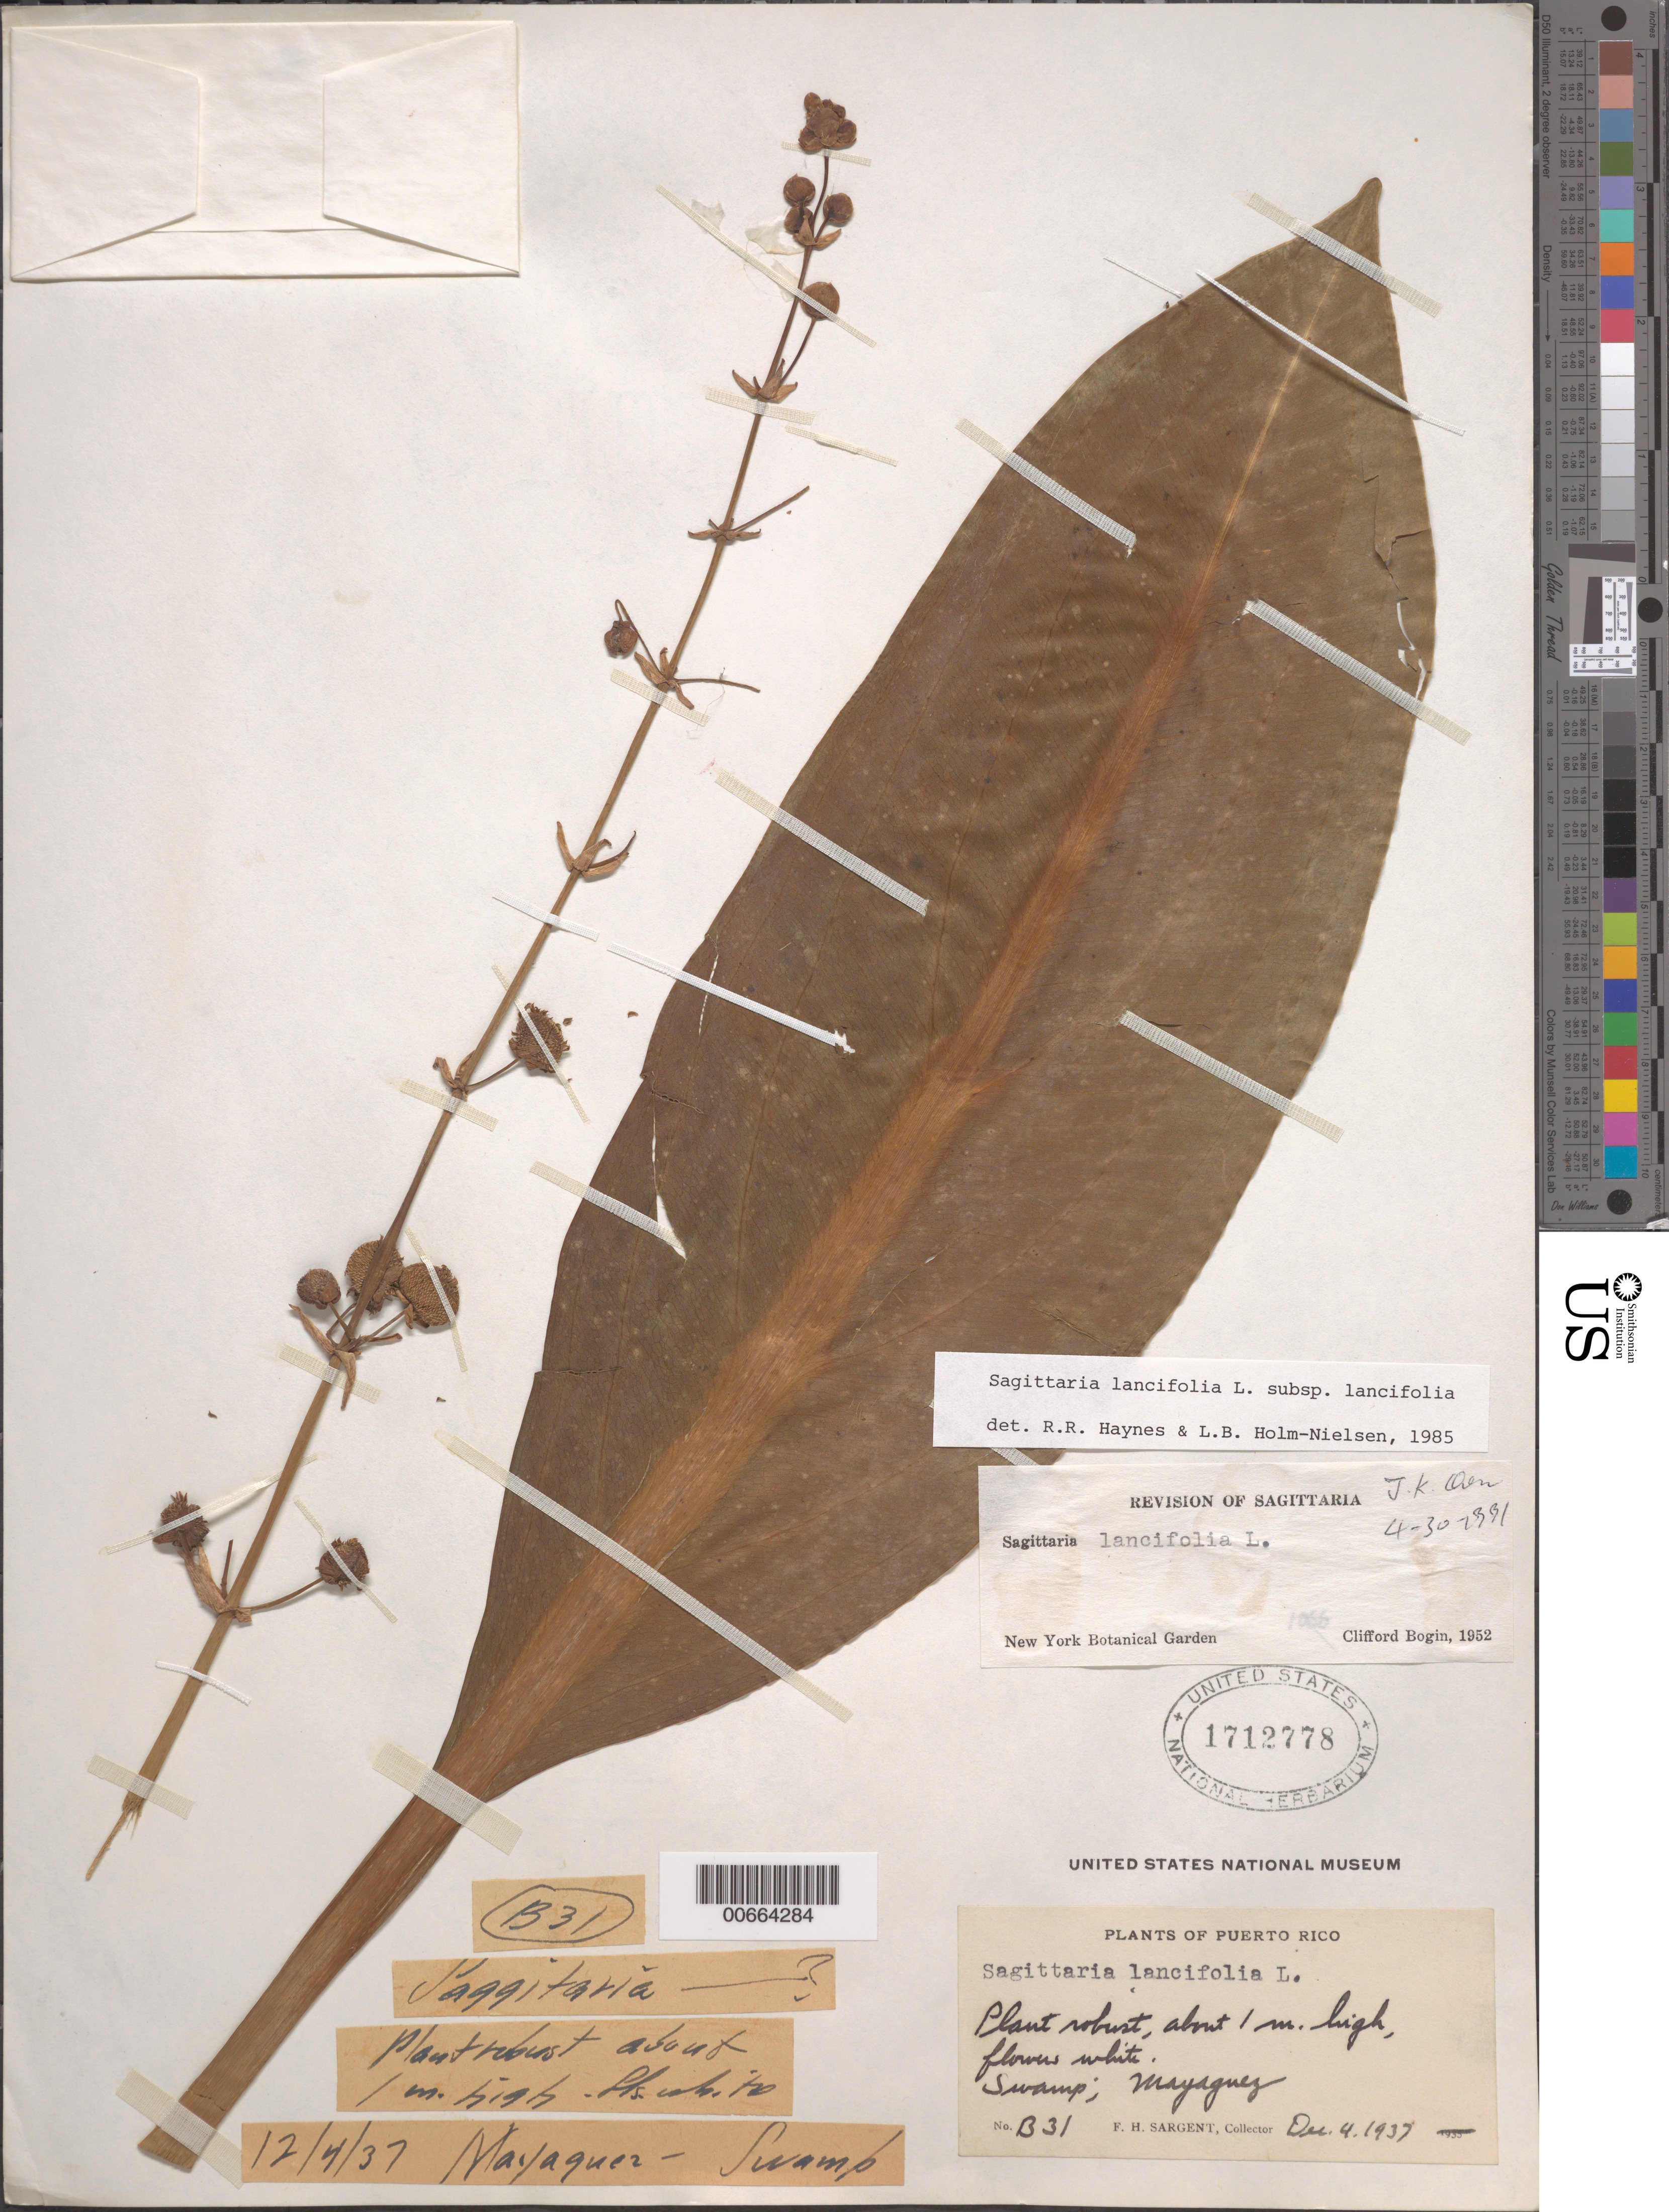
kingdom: Plantae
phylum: Tracheophyta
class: Liliopsida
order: Alismatales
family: Alismataceae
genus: Sagittaria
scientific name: Sagittaria lancifolia subsp. lancifolia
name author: L.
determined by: Haynes, R. R.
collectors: F. H. Sargent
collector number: B31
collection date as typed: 04 Dec 1937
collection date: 1937-12-04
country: Puerto Rico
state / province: Mayagüez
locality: Mayaguez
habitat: Swamp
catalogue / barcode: US 1712778